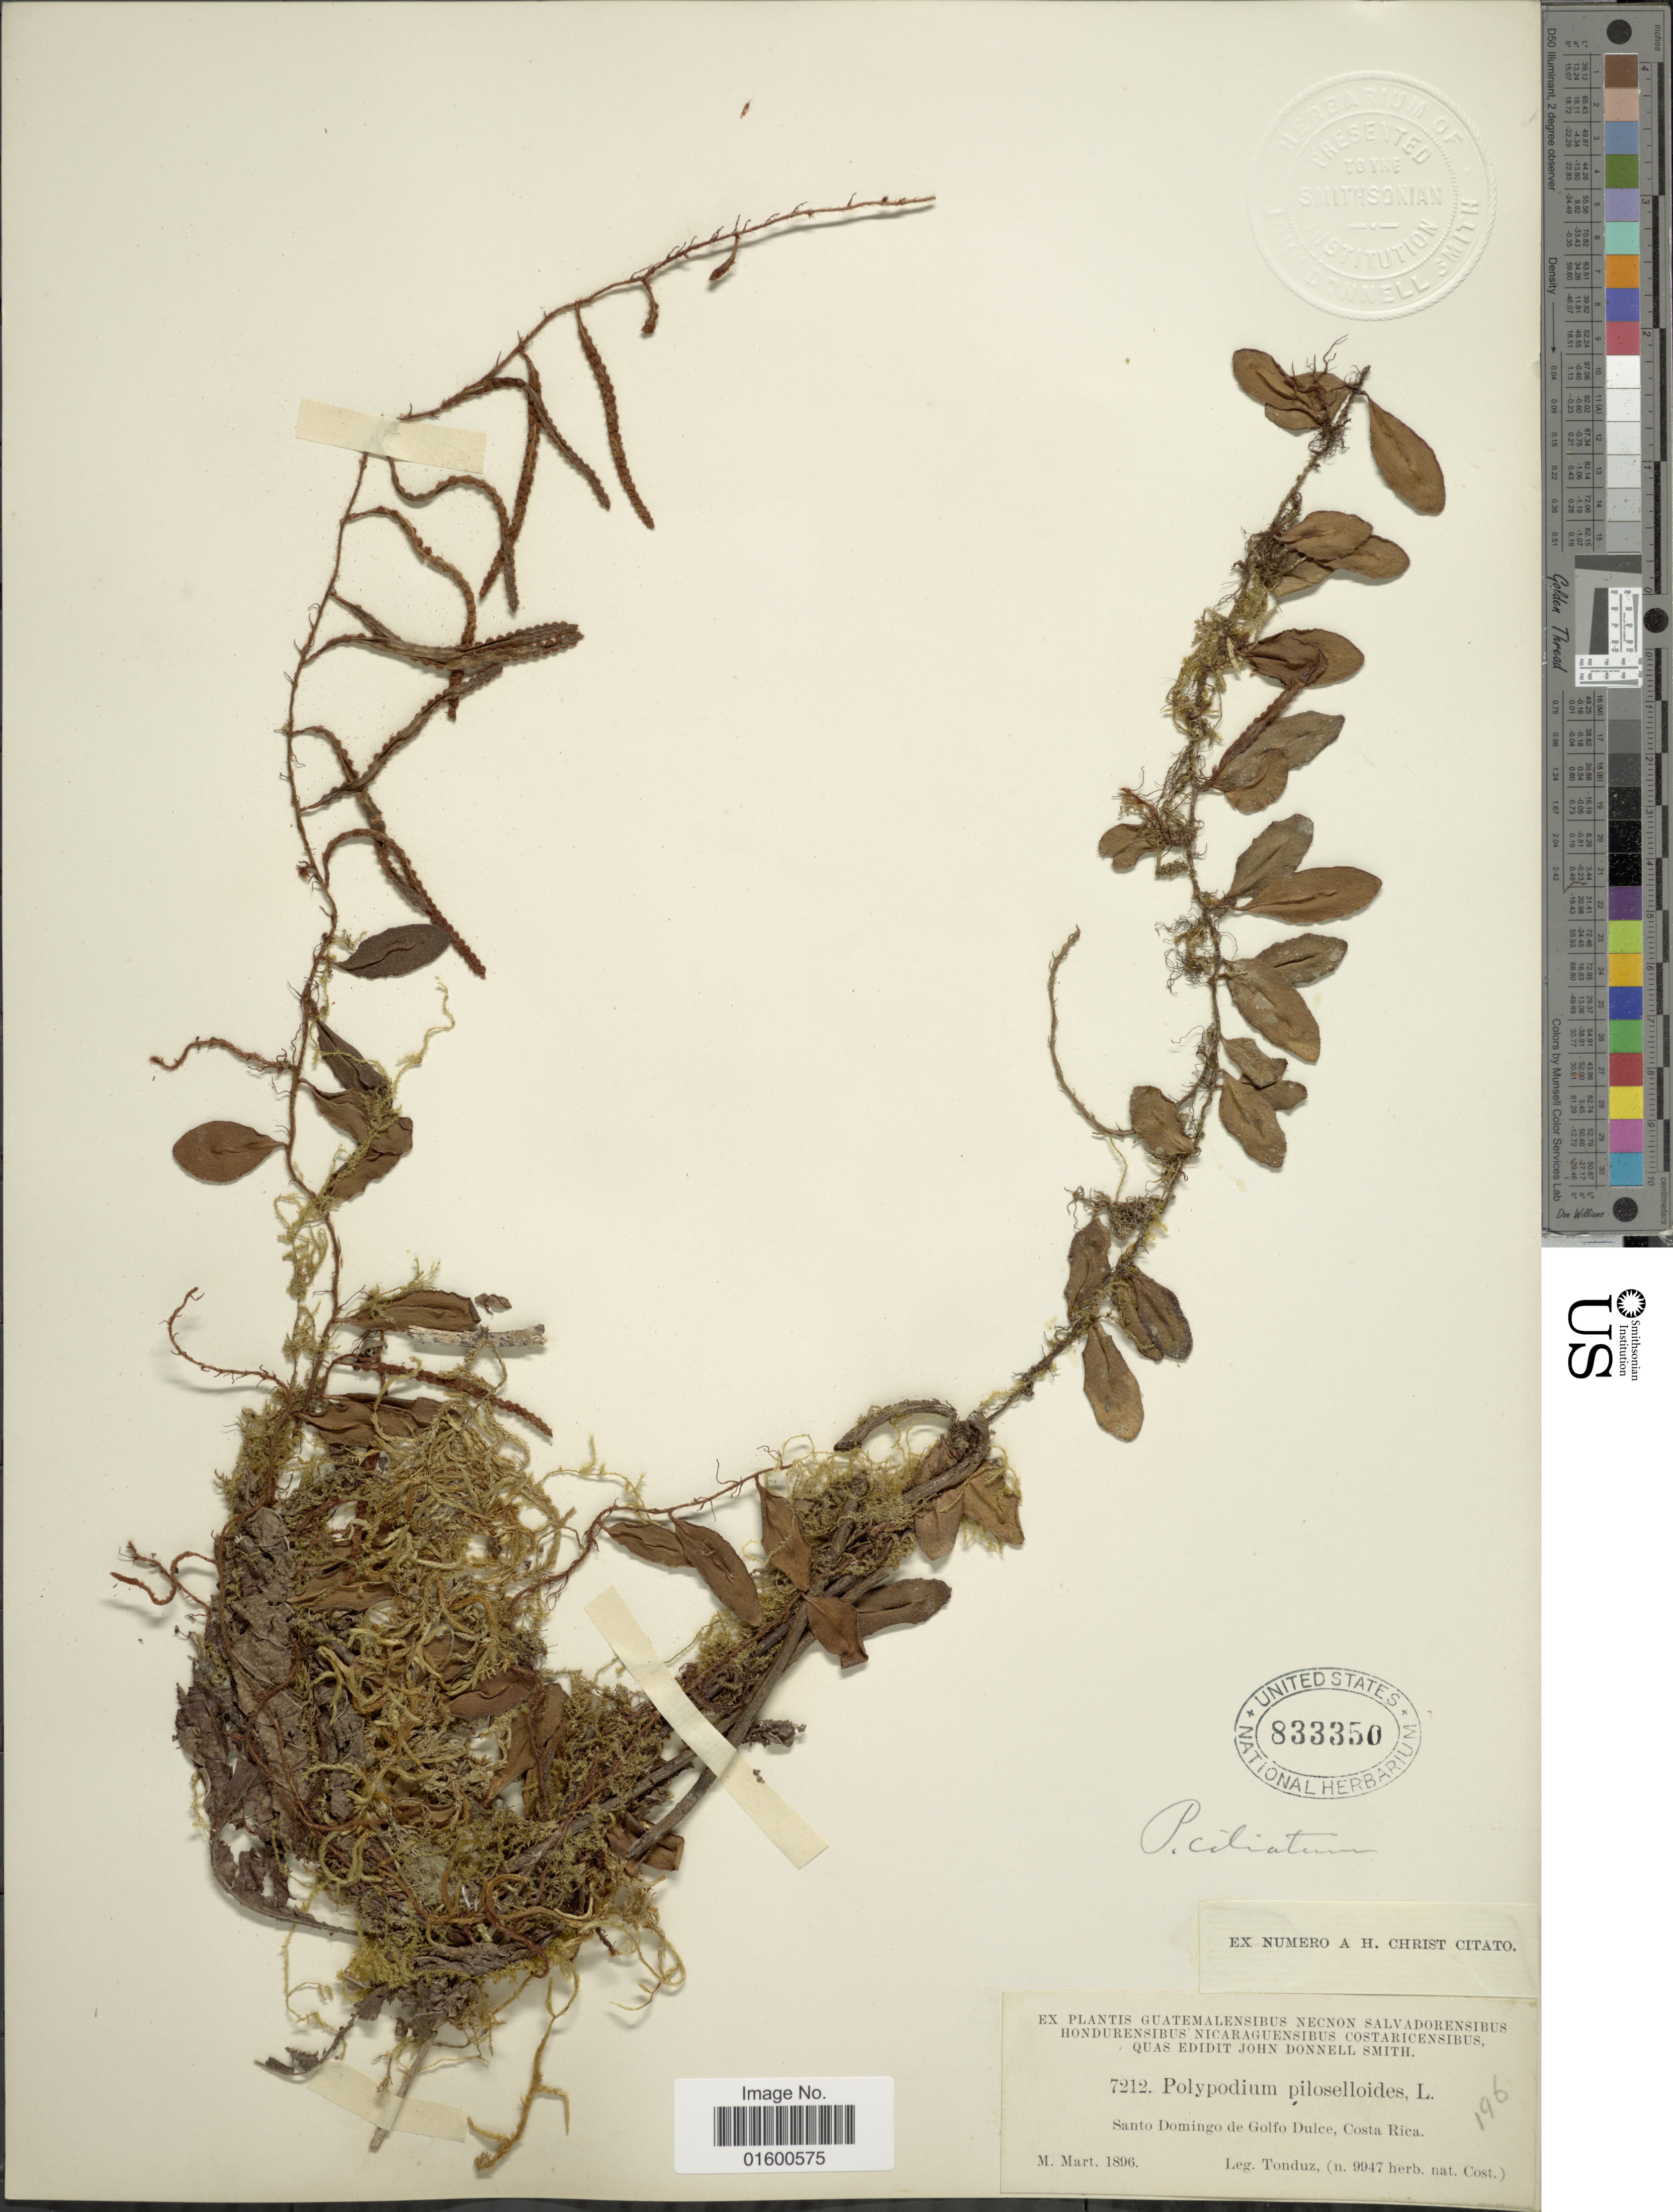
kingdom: Plantae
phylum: Tracheophyta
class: Polypodiopsida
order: Polypodiales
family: Polypodiaceae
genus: Microgramma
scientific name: Microgramma reptans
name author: (Cav.) A.R. Sm.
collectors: A. Tonduz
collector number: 7212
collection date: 1896-03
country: Costa Rica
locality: Santo Domingo de Golfo Dulce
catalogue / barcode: US 833350